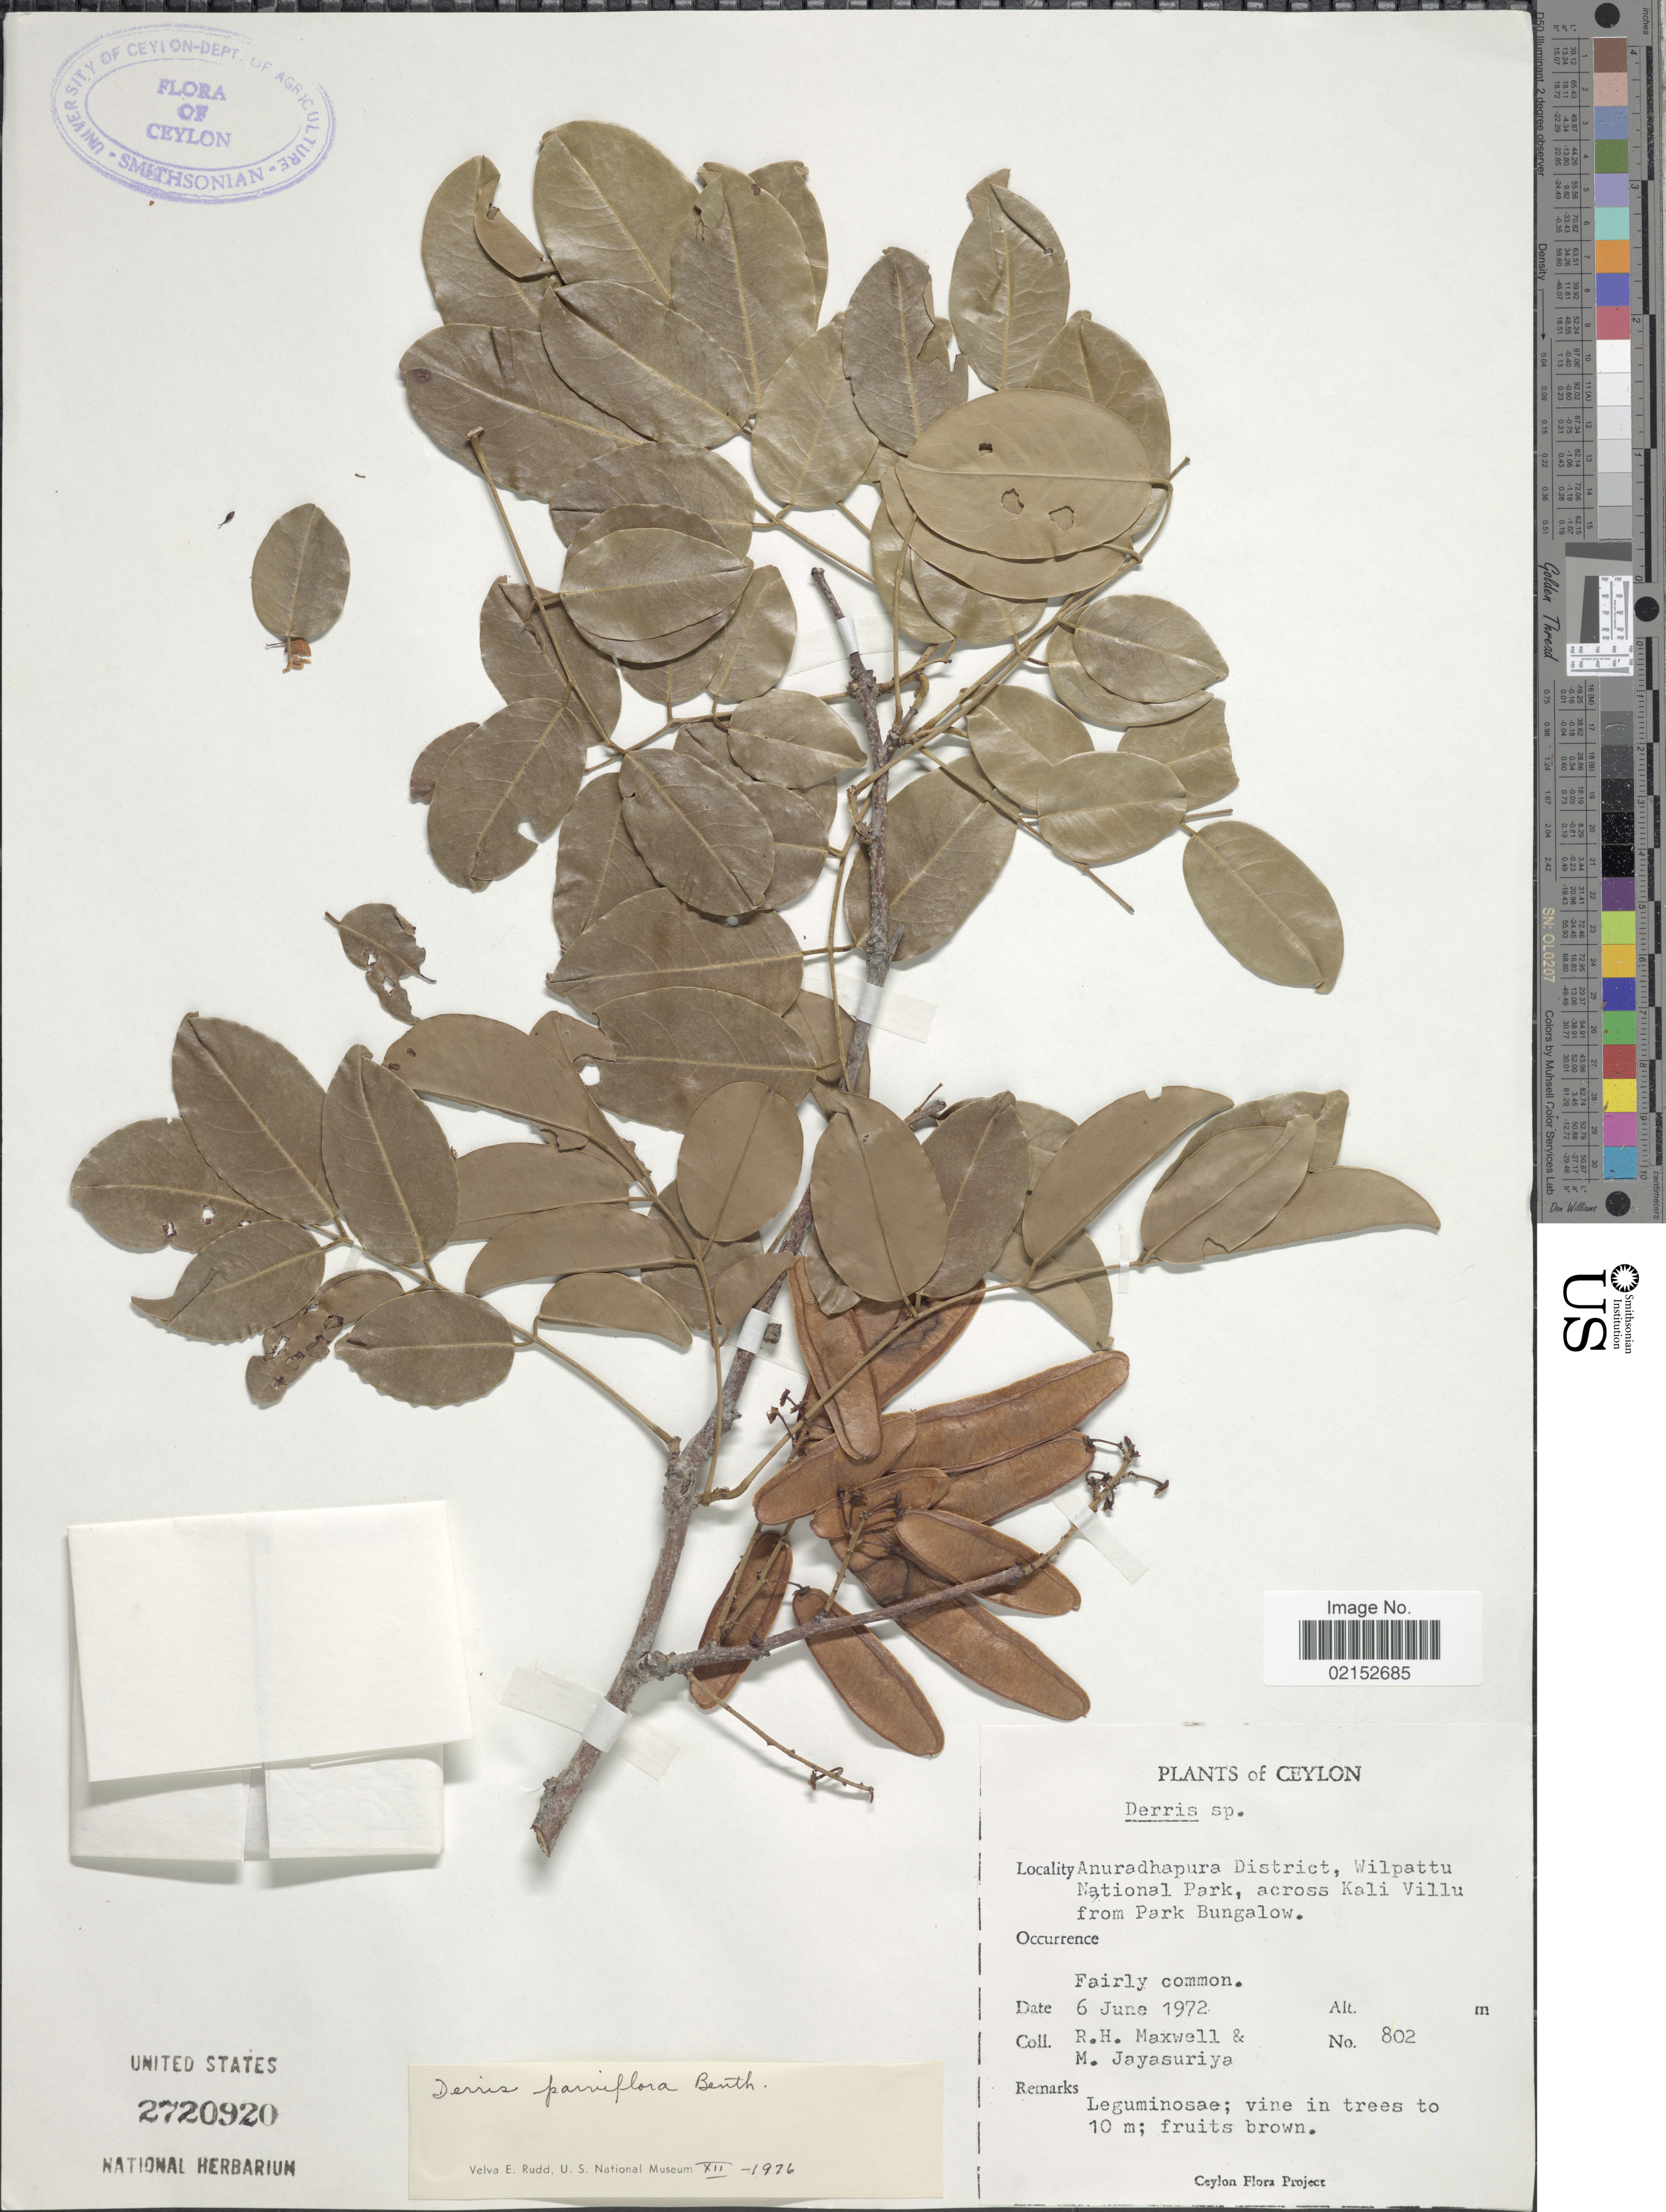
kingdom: Plantae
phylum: Tracheophyta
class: Magnoliopsida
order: Fabales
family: Fabaceae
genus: Derris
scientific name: Derris parviflora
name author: Benth.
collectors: R. Maxwell & M. Jayasuriya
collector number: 802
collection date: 1972-06-06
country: Sri Lanka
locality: Ceylon, Anuradhapura District, Wilpattu National Park, across Kali Villu from Park Bungalow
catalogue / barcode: US 2720920